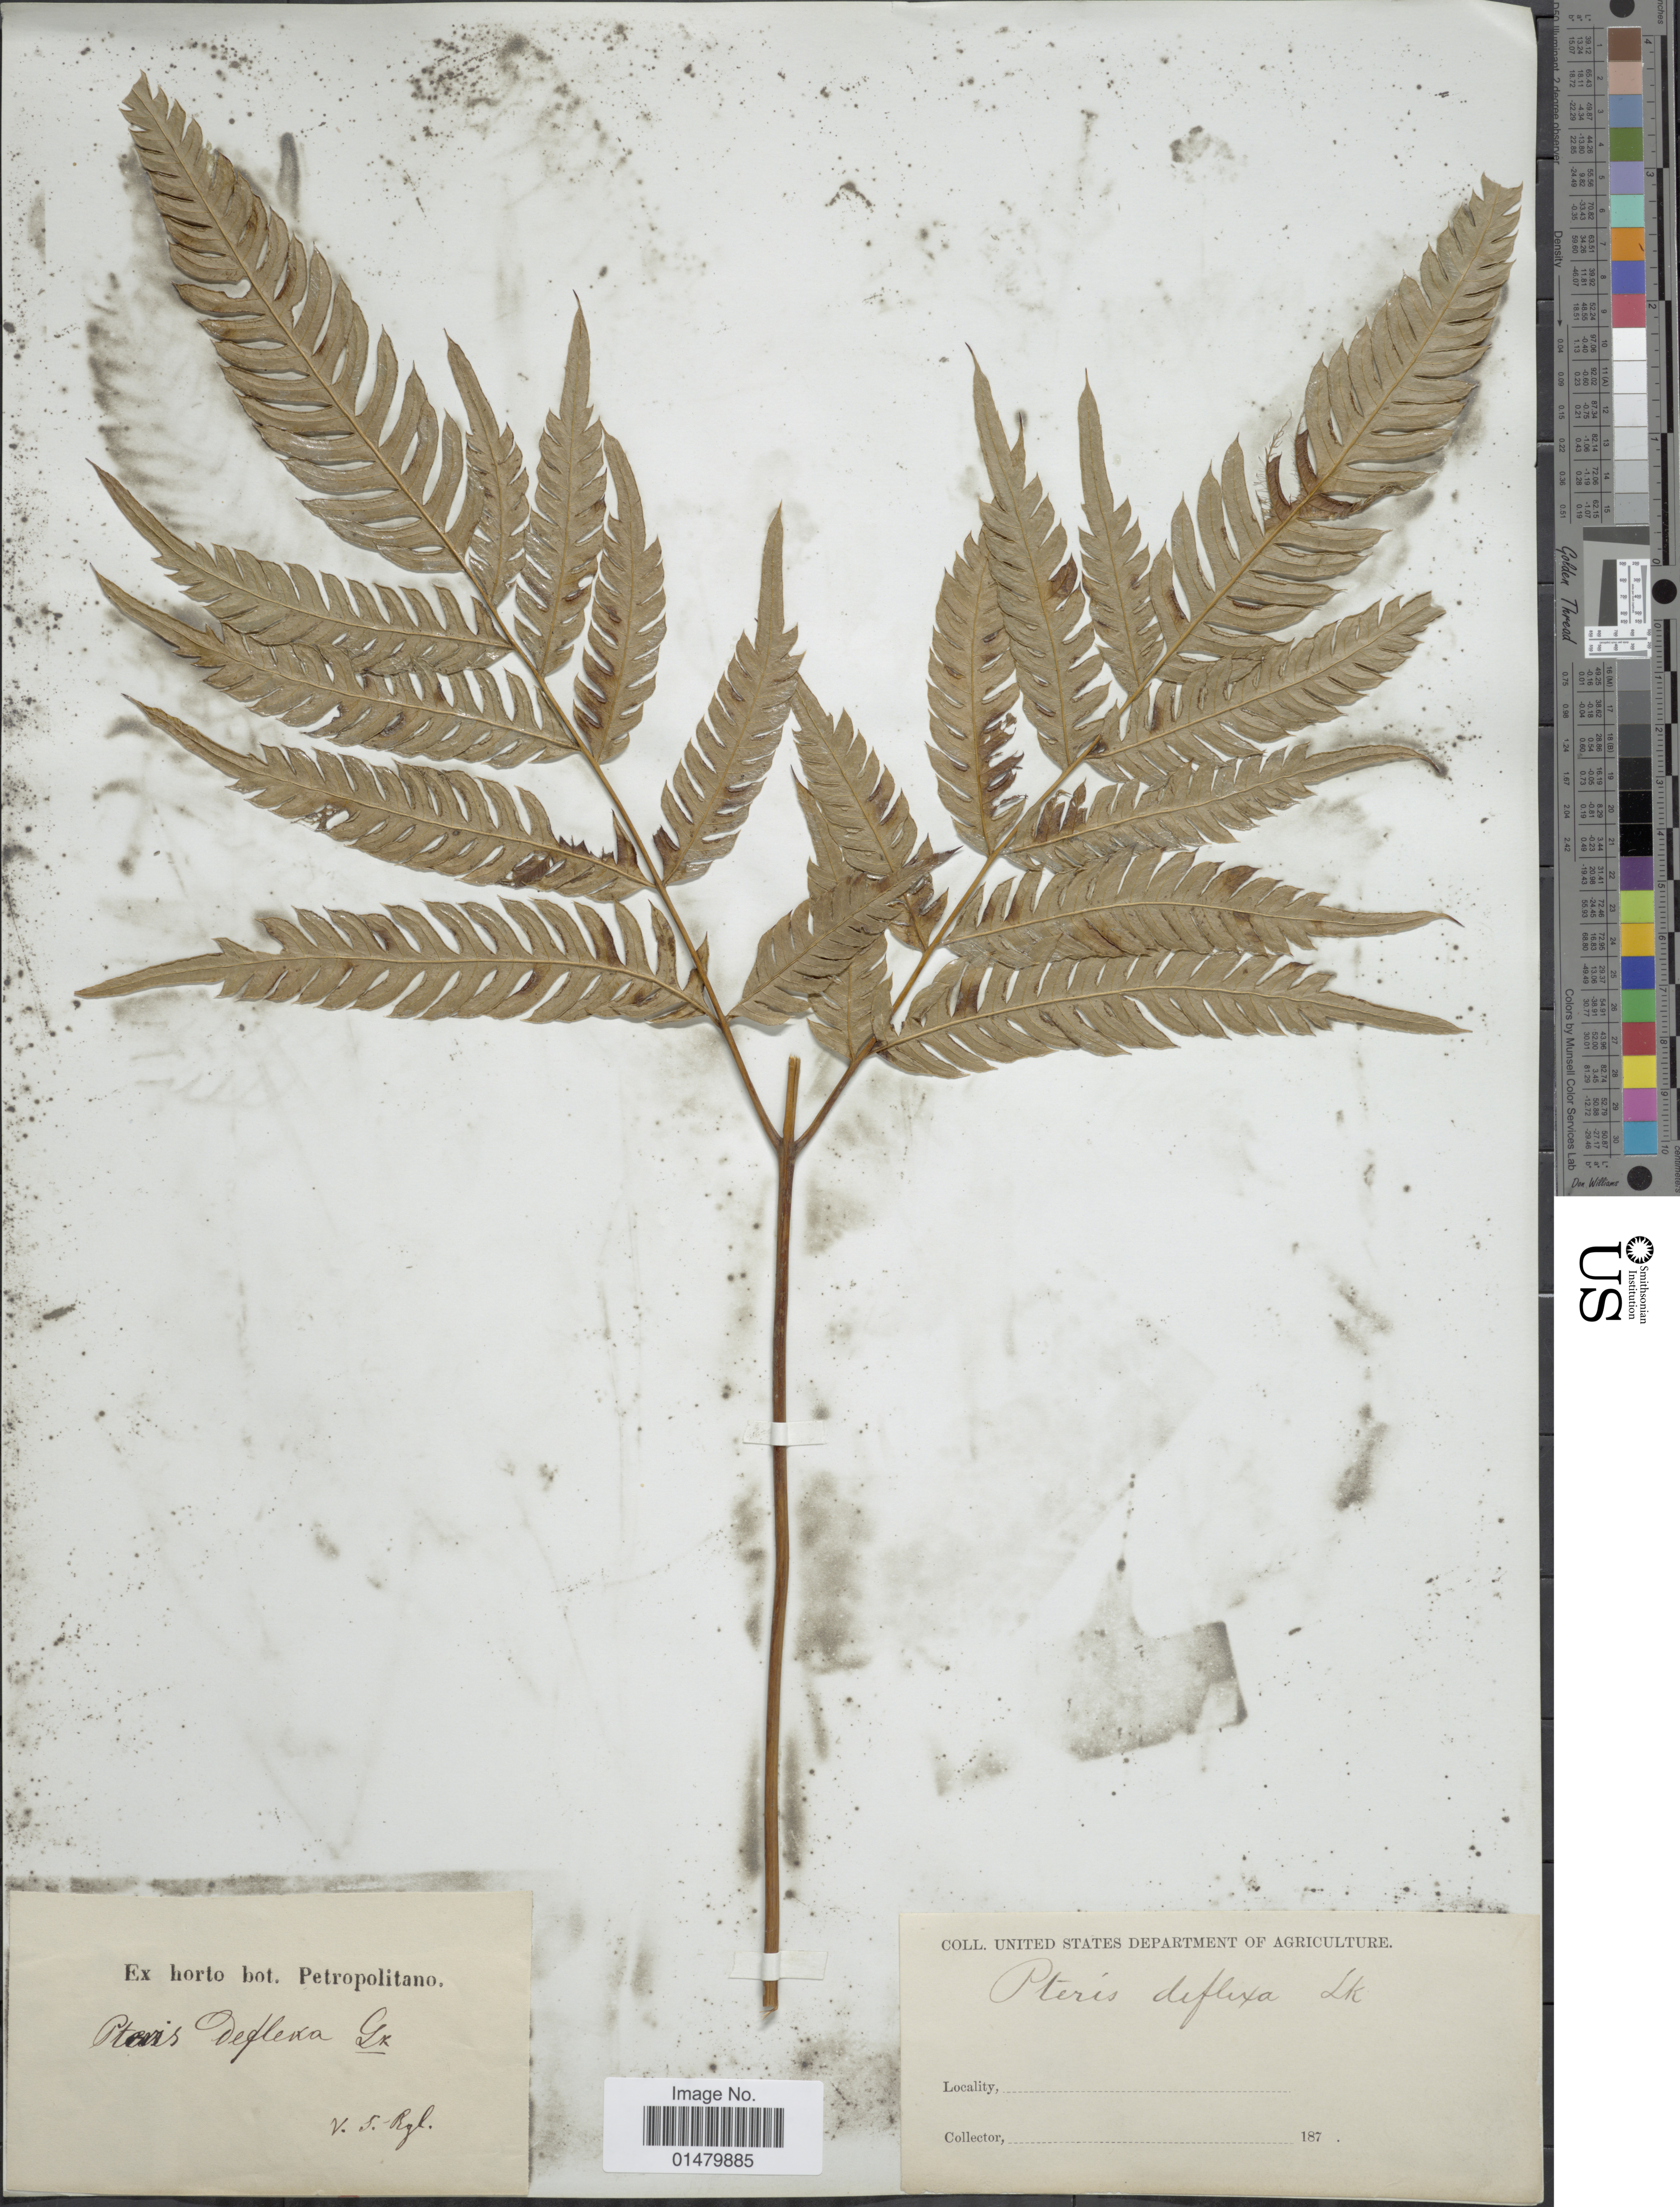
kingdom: Plantae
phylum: Tracheophyta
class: Polypodiopsida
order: Polypodiales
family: Pteridaceae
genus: Pteris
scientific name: Pteris propinqua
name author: J. Agardh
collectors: V. Rgl.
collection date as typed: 187